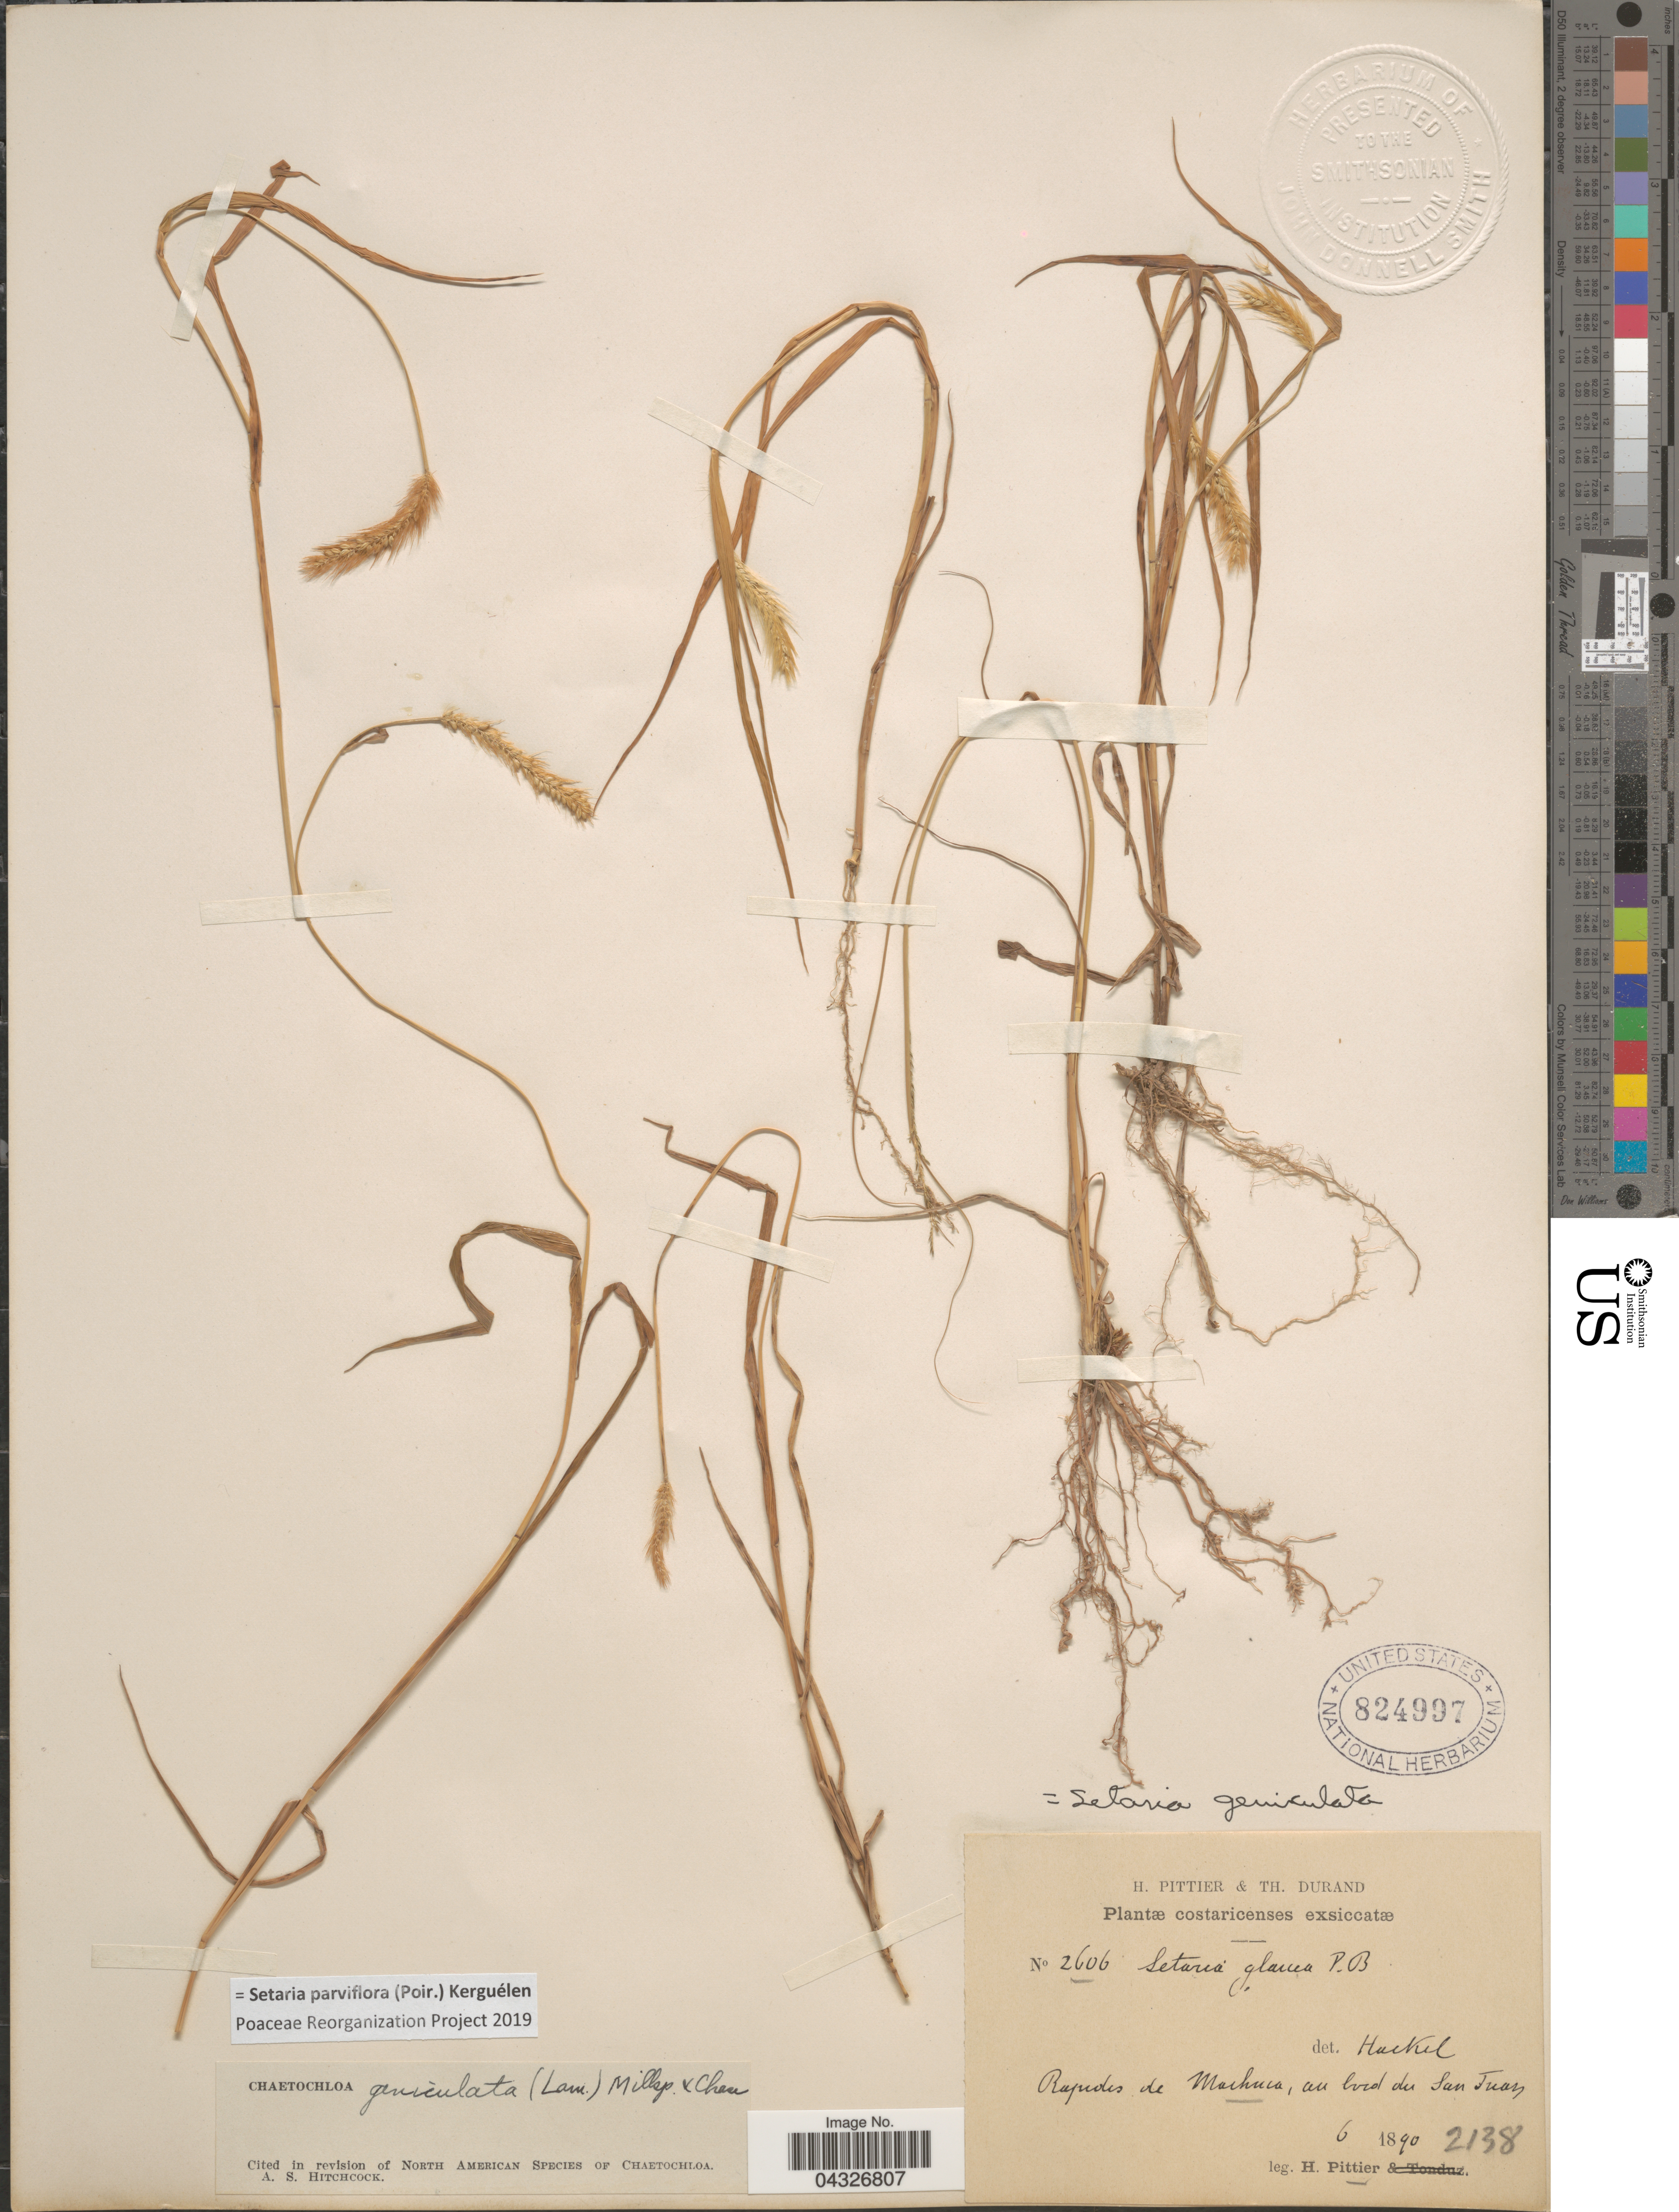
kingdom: Plantae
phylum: Tracheophyta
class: Liliopsida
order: Poales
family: Poaceae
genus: Setaria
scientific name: Setaria parviflora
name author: (Poir.) Kerguélen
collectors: H. F. Pittier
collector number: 2606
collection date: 1890-06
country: Costa Rica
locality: Rapides de Machuca, au bord du San Juan.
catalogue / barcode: US 824997